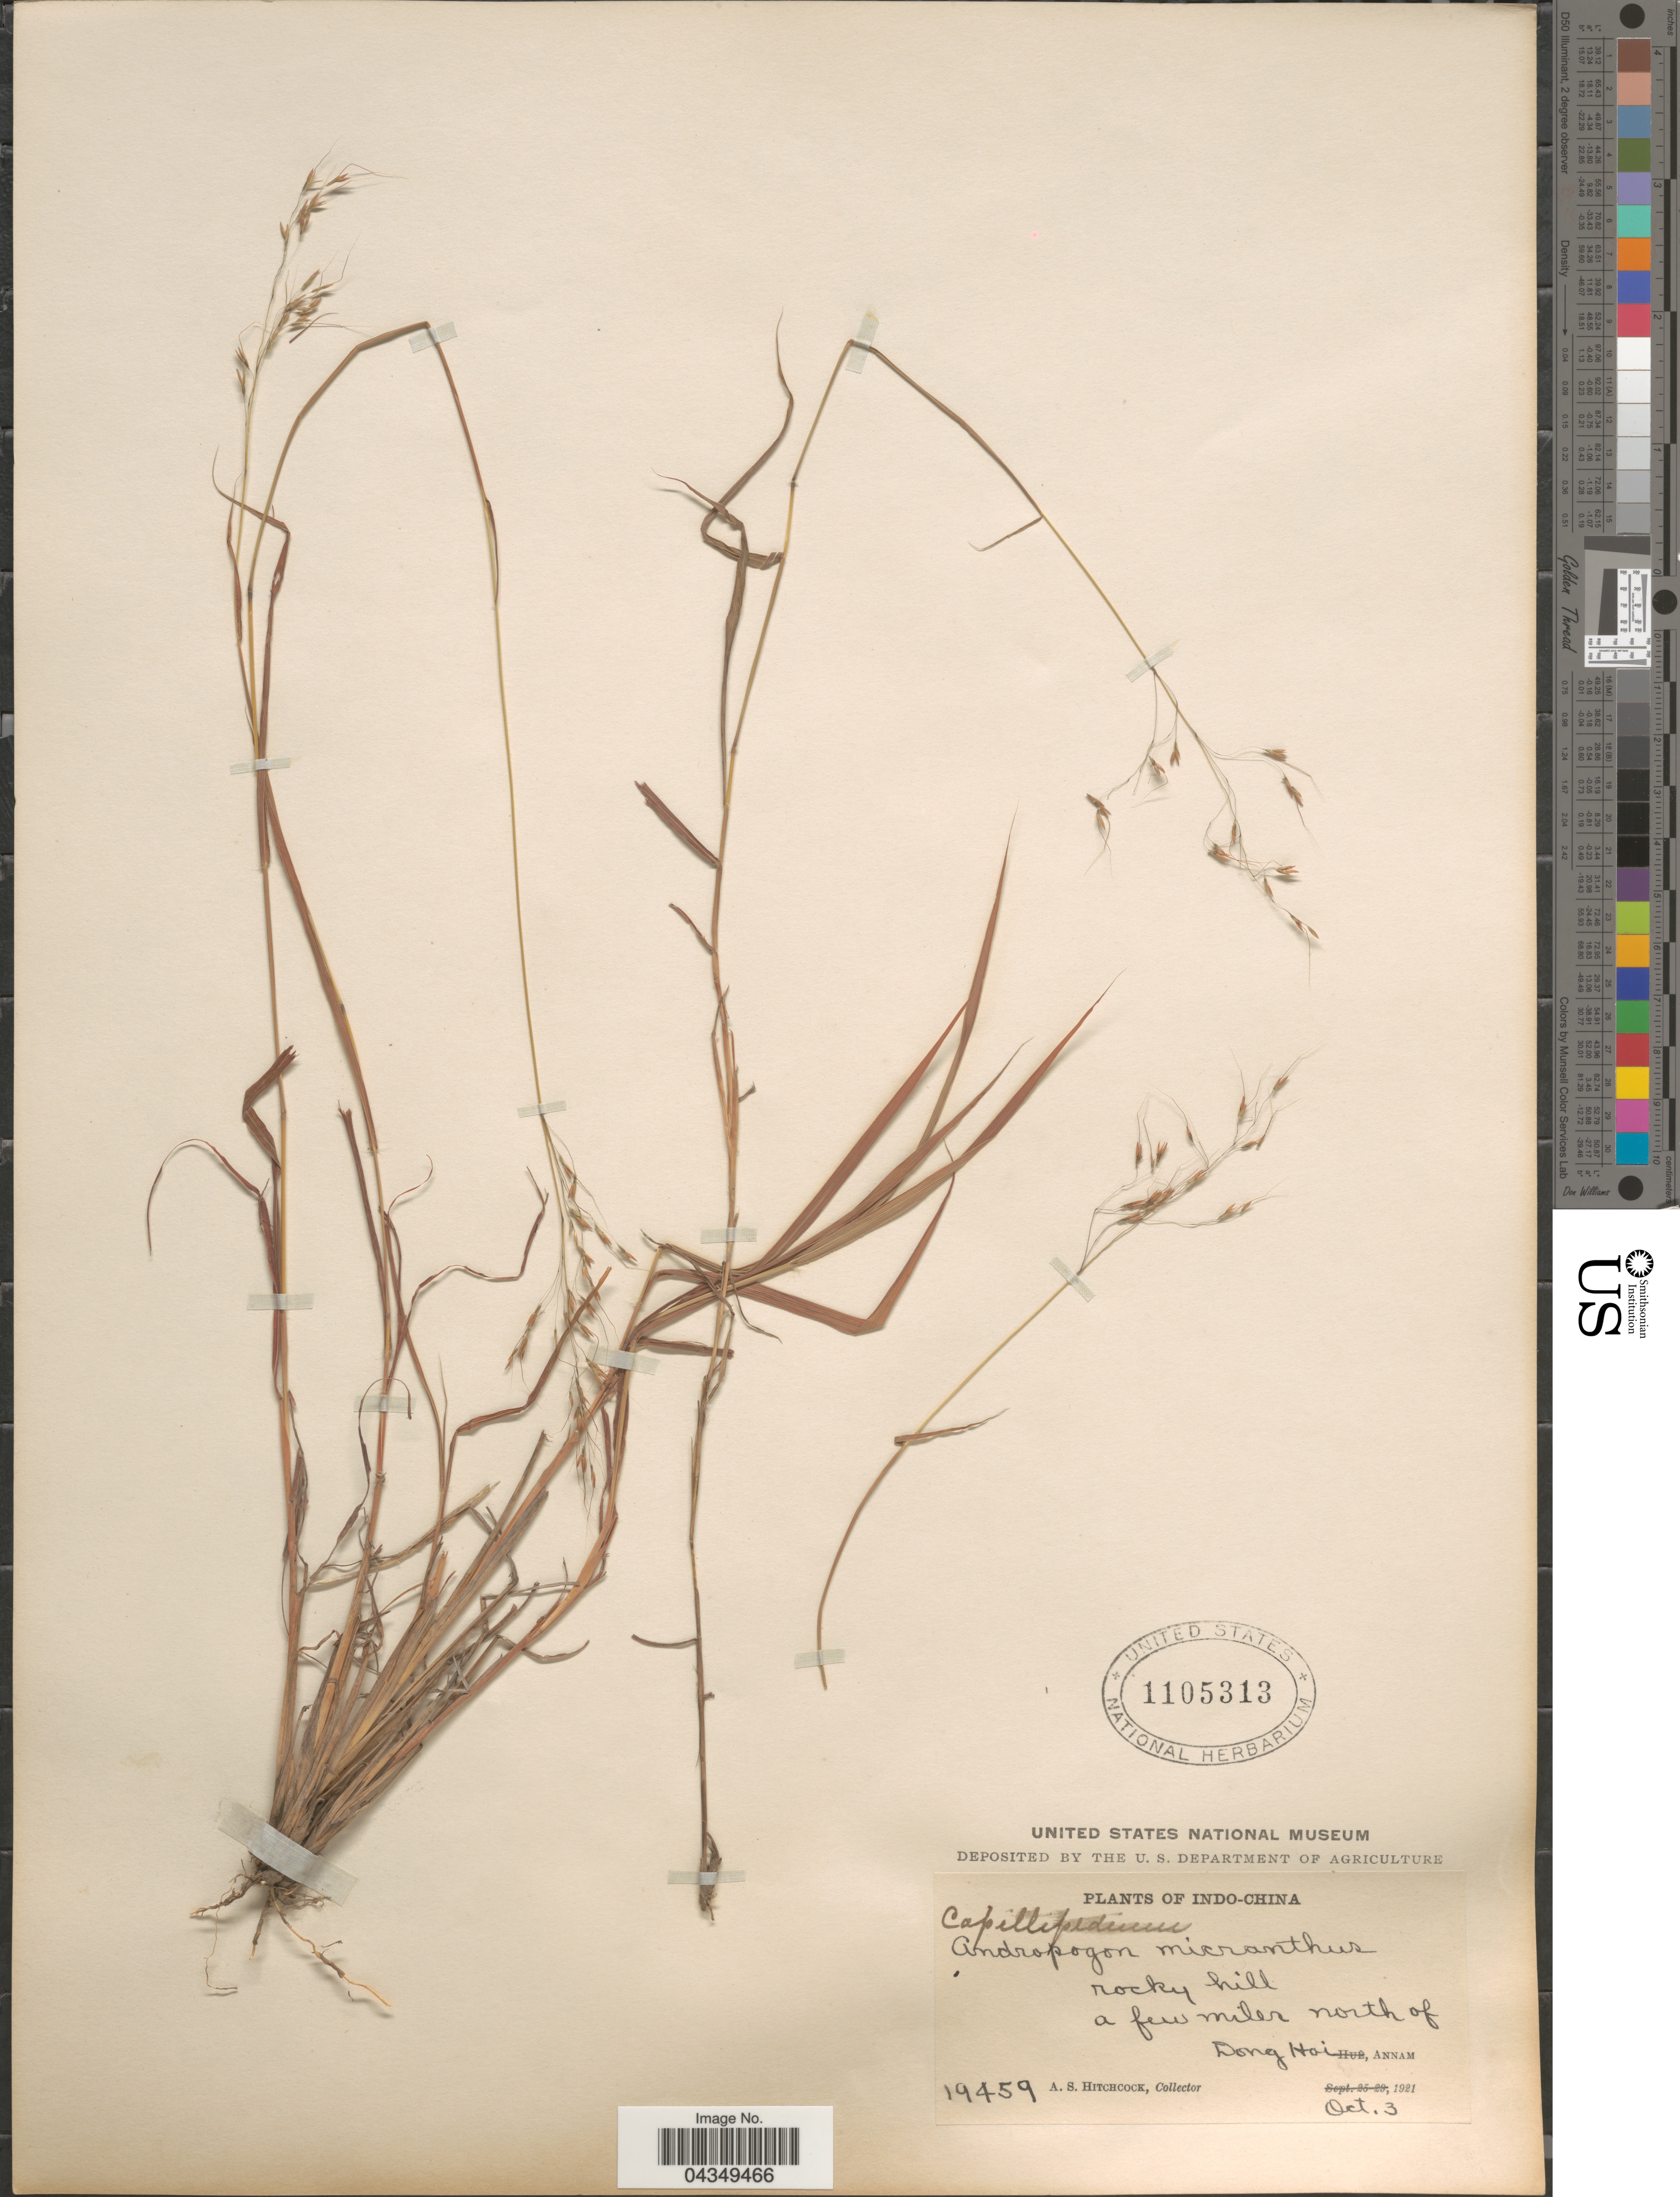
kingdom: Plantae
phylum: Tracheophyta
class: Liliopsida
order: Poales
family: Poaceae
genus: Capillipedium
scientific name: Capillipedium parviflorum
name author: (R. Br.) Stapf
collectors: A. S. Hitchcock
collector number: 19459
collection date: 1921-10-03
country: Vietnam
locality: Indo-China. Rocky hill. A few miles north of Dong Hoi, Annam.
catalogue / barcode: US 1105313